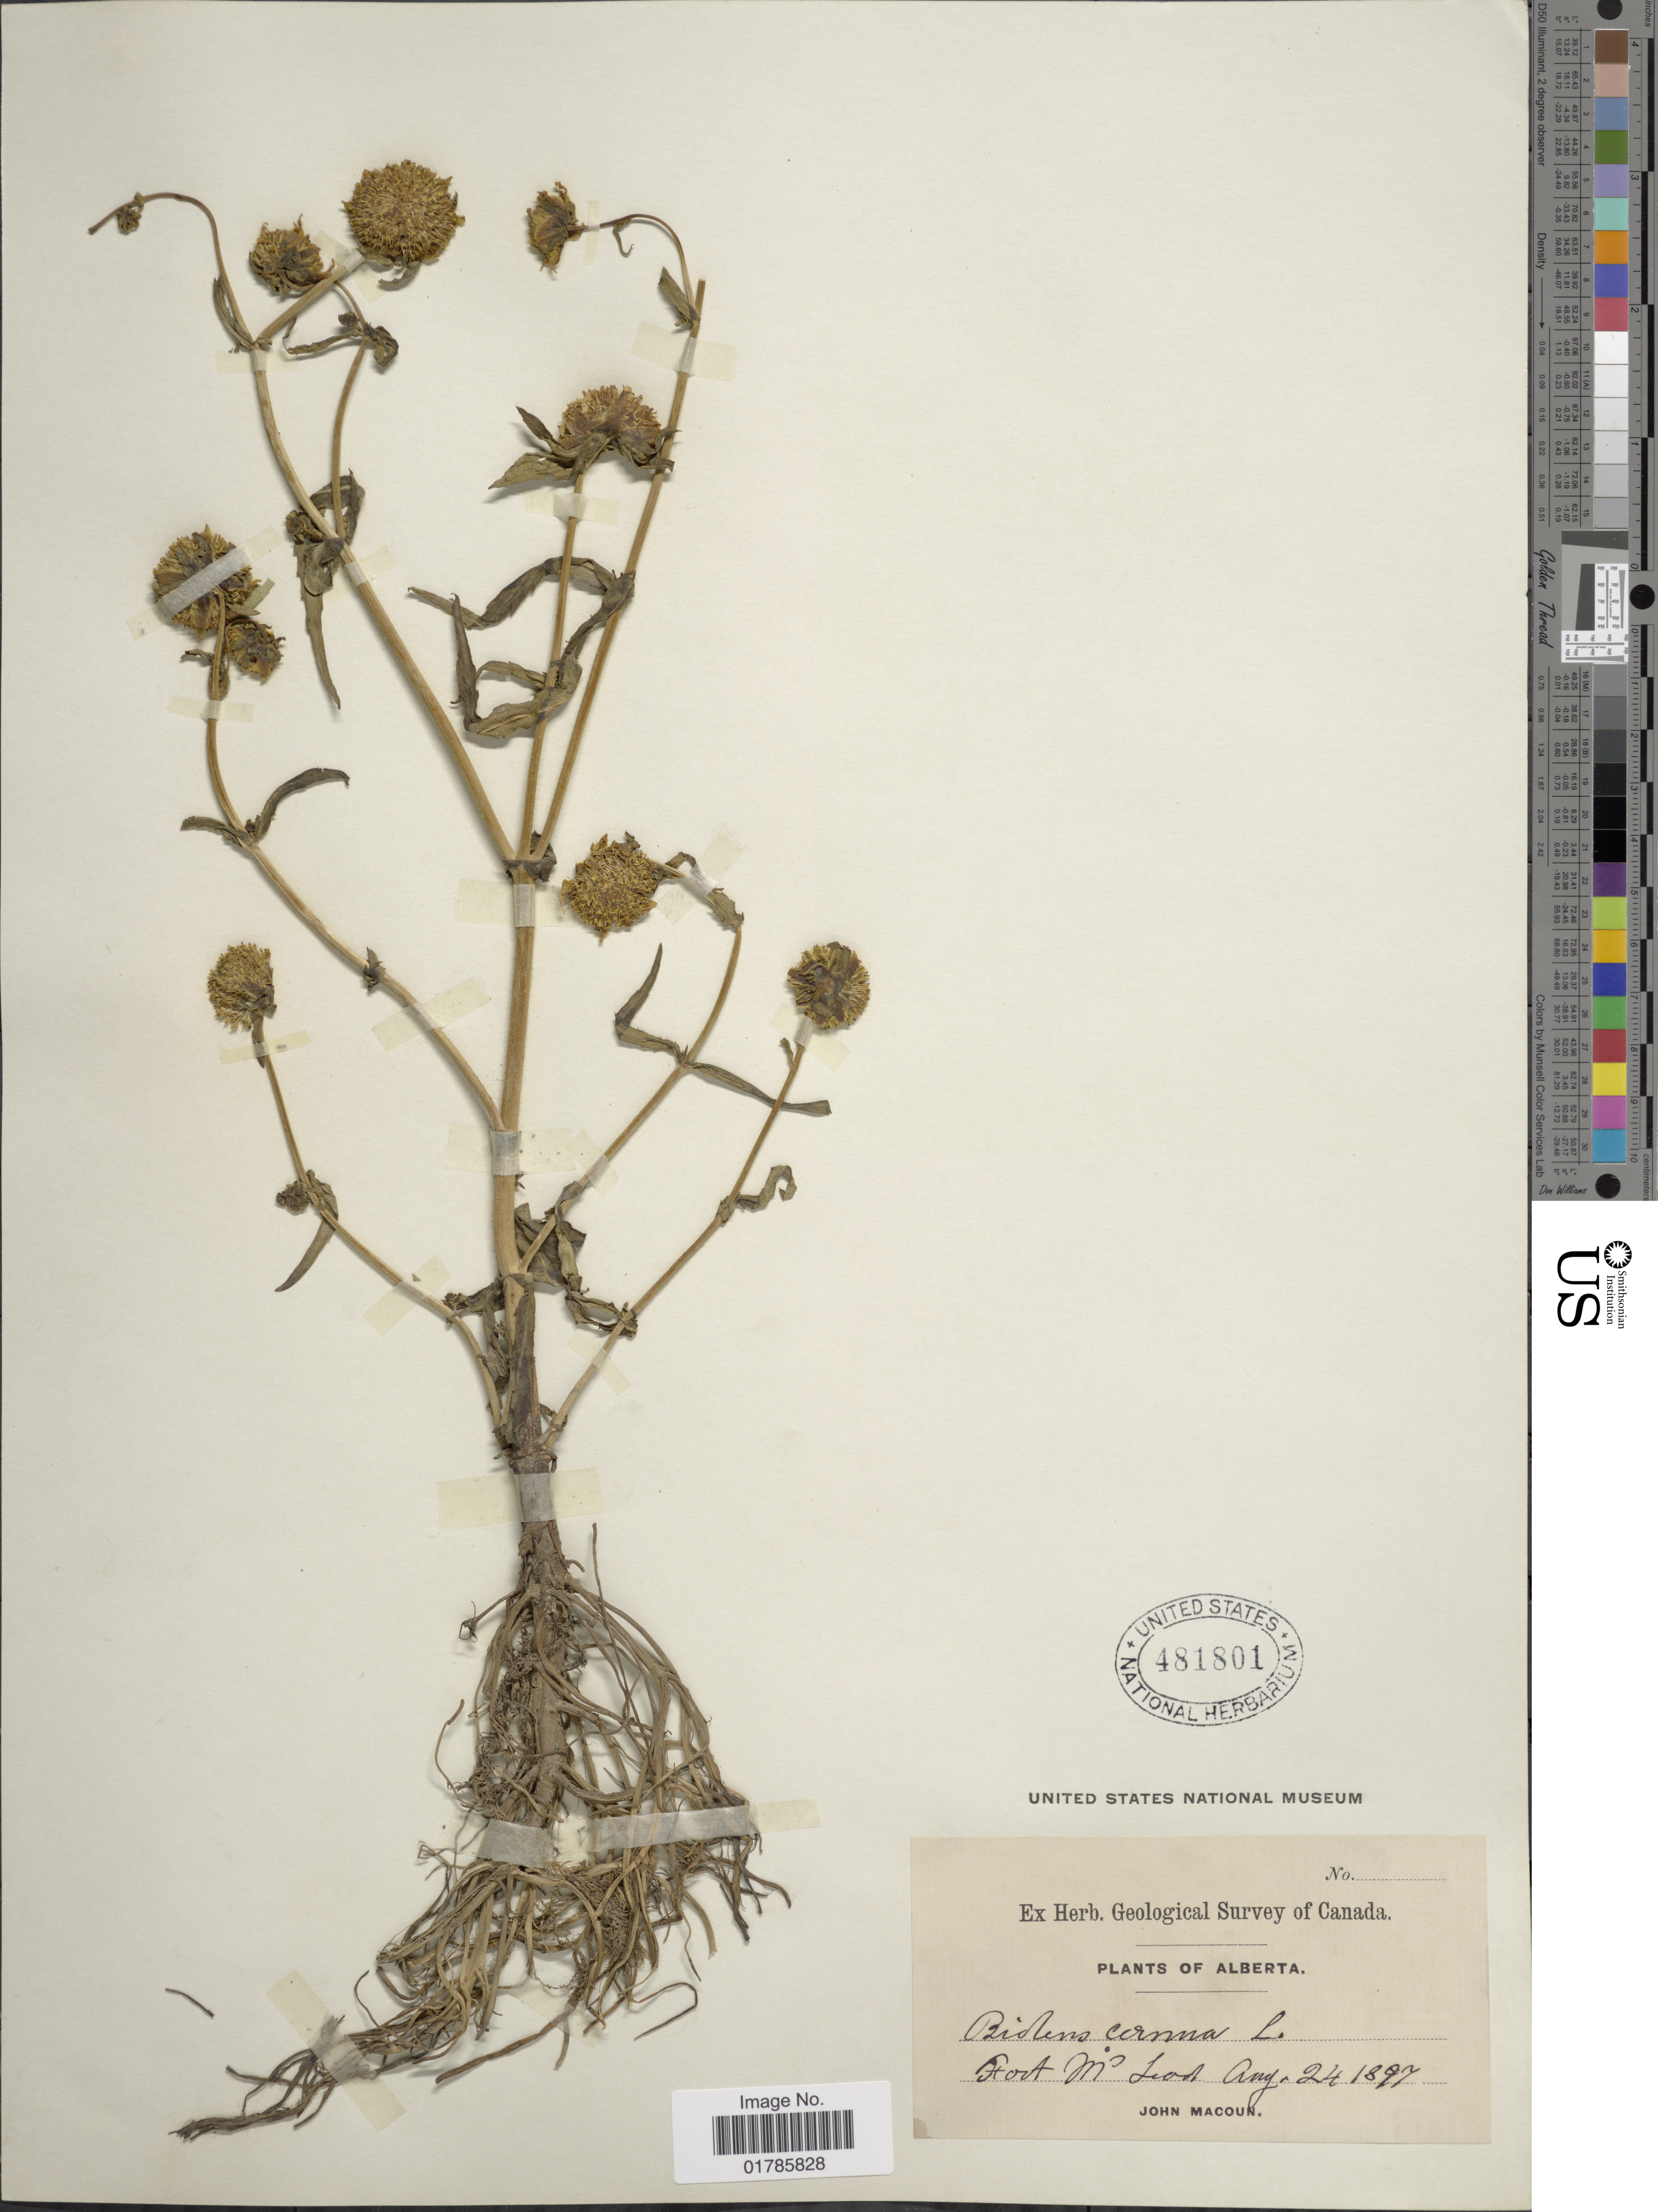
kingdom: Plantae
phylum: Tracheophyta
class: Magnoliopsida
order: Asterales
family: Asteraceae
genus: Bidens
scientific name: Bidens cernua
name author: L.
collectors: J. Macoun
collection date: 1897-08-24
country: Canada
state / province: Alberta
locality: Fort M Leod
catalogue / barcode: US 481801